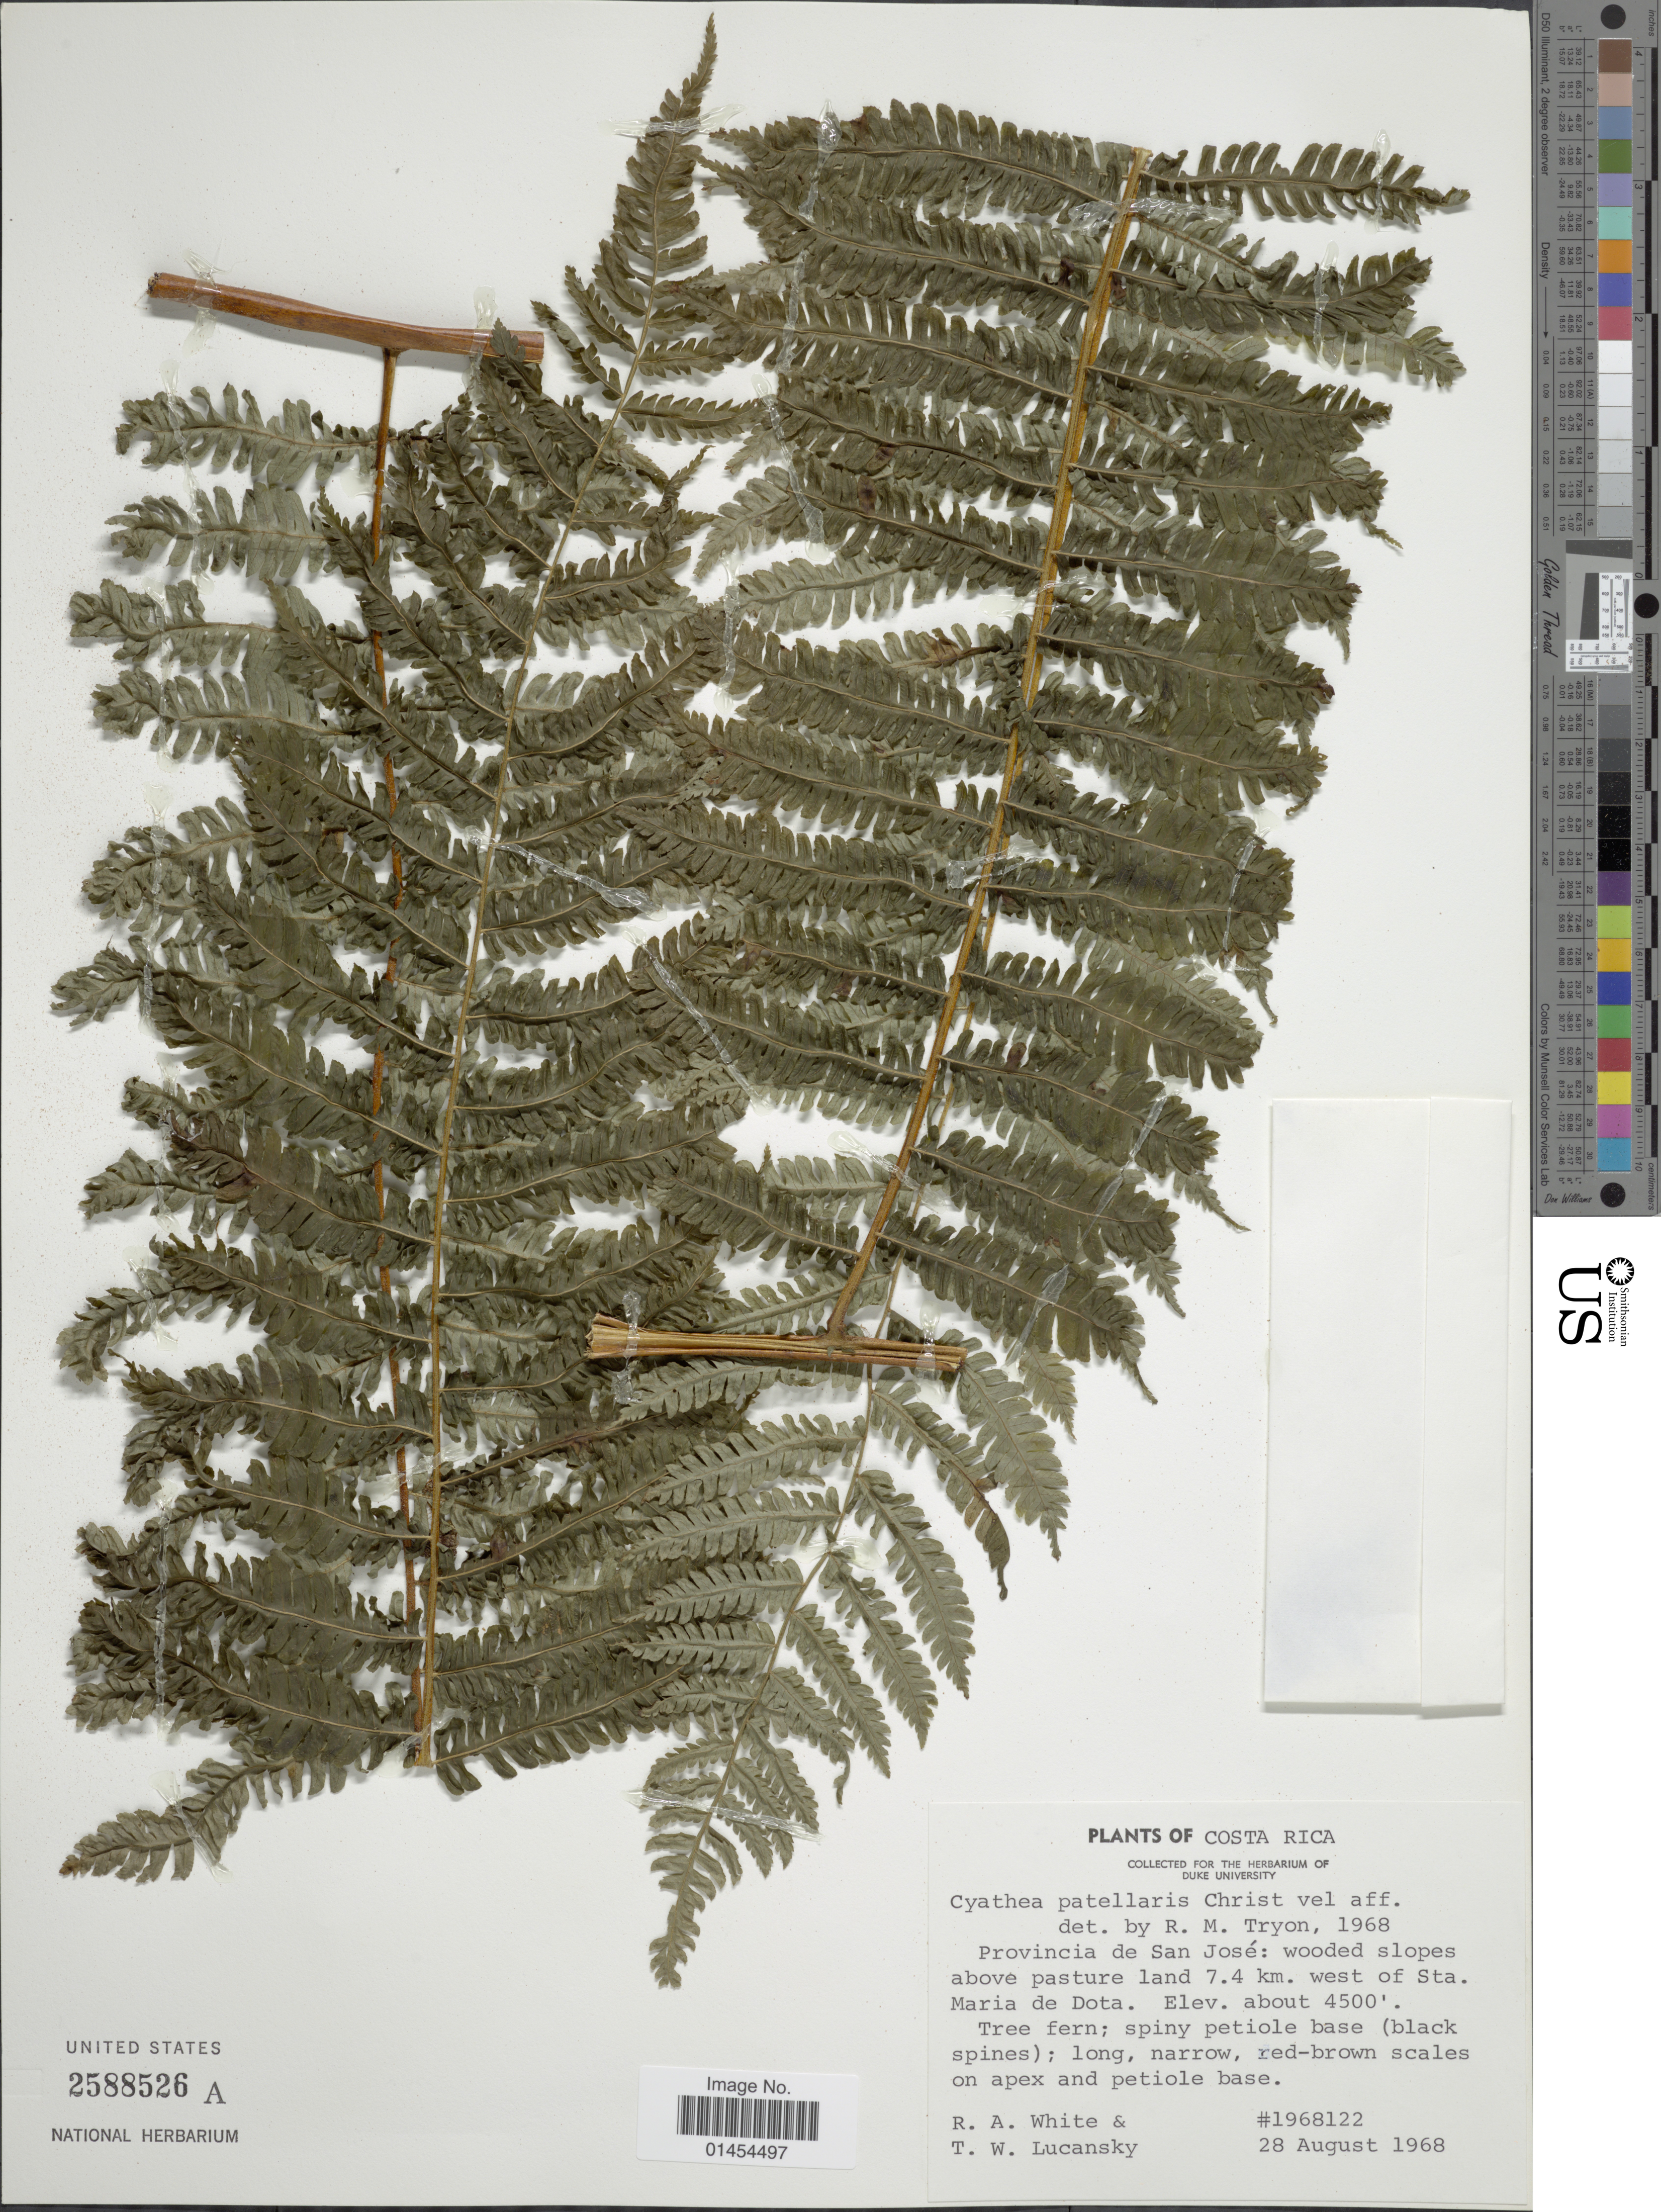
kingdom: Plantae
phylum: Tracheophyta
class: Polypodiopsida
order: Cyatheales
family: Cyatheaceae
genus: Alsophila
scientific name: Alsophila firma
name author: (Baker) D.S. Conant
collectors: R. A. White & T. Lucansky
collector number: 1968122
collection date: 1968-08-28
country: Costa Rica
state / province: San José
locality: Wooded slopes above pasture land 7.4 km. west of Sta. Maria de Dota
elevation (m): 1372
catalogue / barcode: US 2588526A